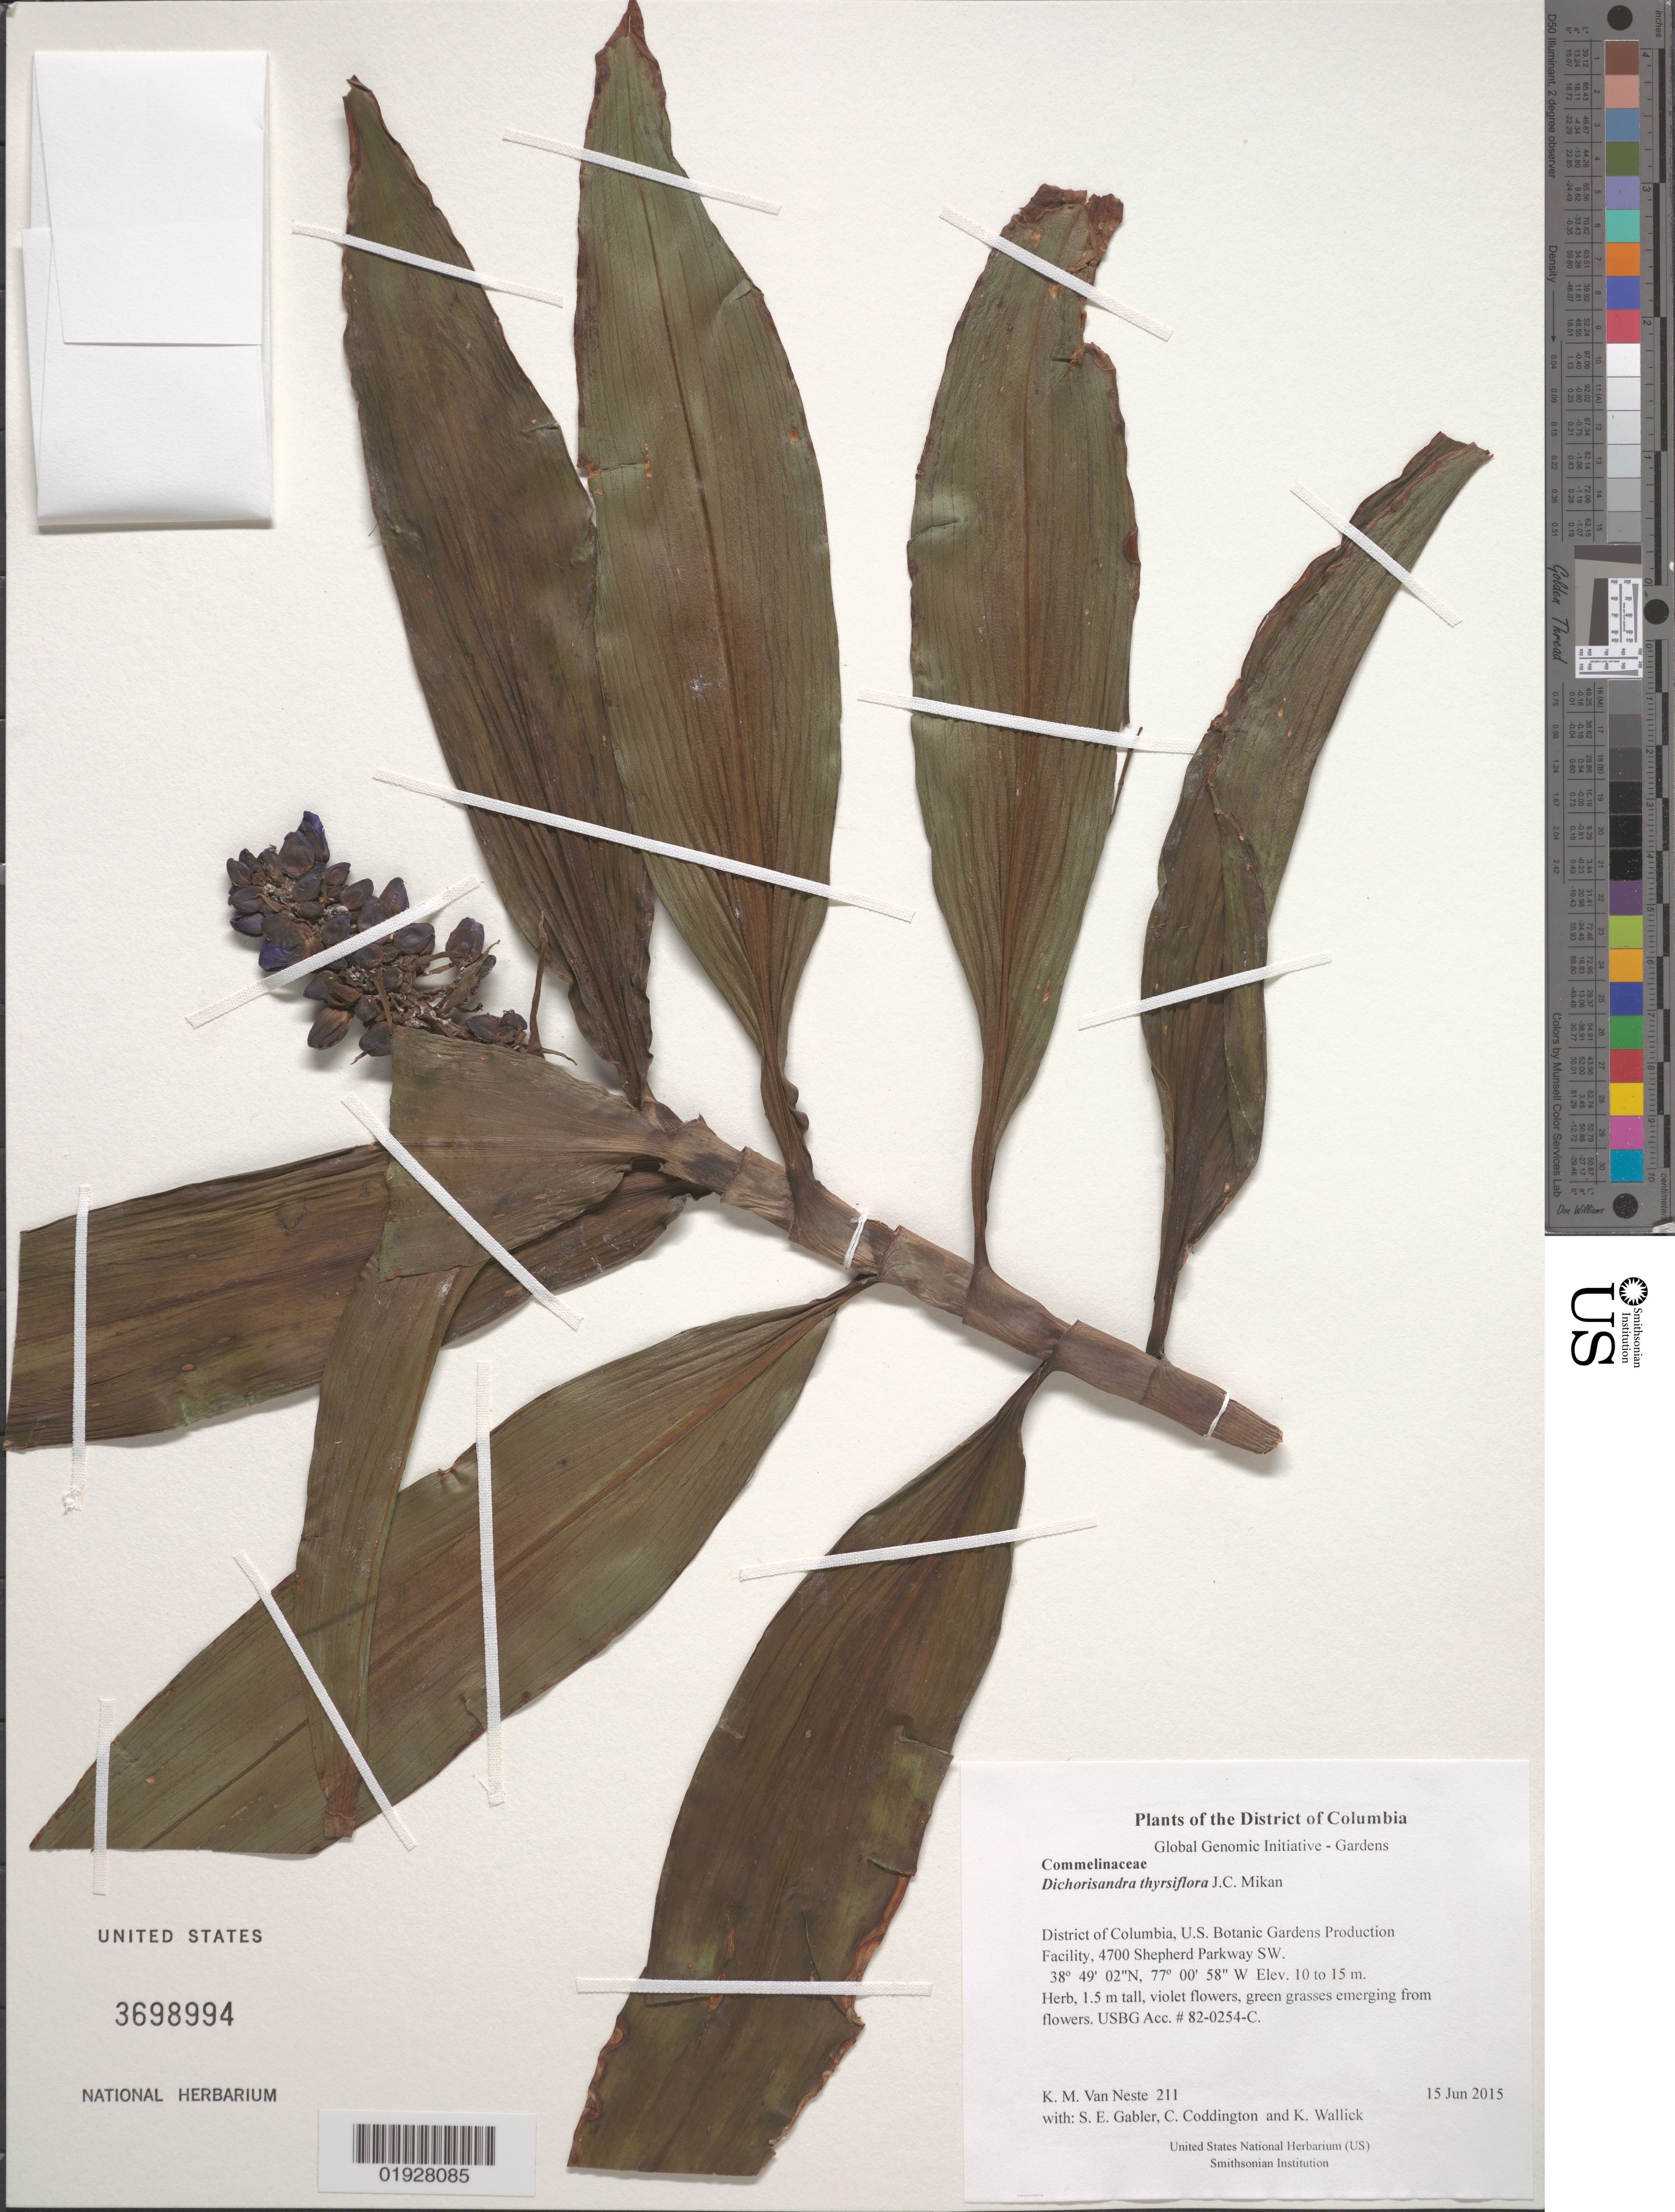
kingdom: Plantae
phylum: Tracheophyta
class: Liliopsida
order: Commelinales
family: Commelinaceae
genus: Dichorisandra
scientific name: Dichorisandra thyrsiflora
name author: J.C. Mikan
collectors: K. M. Van Neste, S. E. Gabler, C. Coddington & K. Wallick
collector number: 211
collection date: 2015-06-15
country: United States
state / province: District of Columbia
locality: U.S. Botanic Gardens Production Facility, 4700 Shepherd Parkway SW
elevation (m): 10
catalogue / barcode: US 3698994